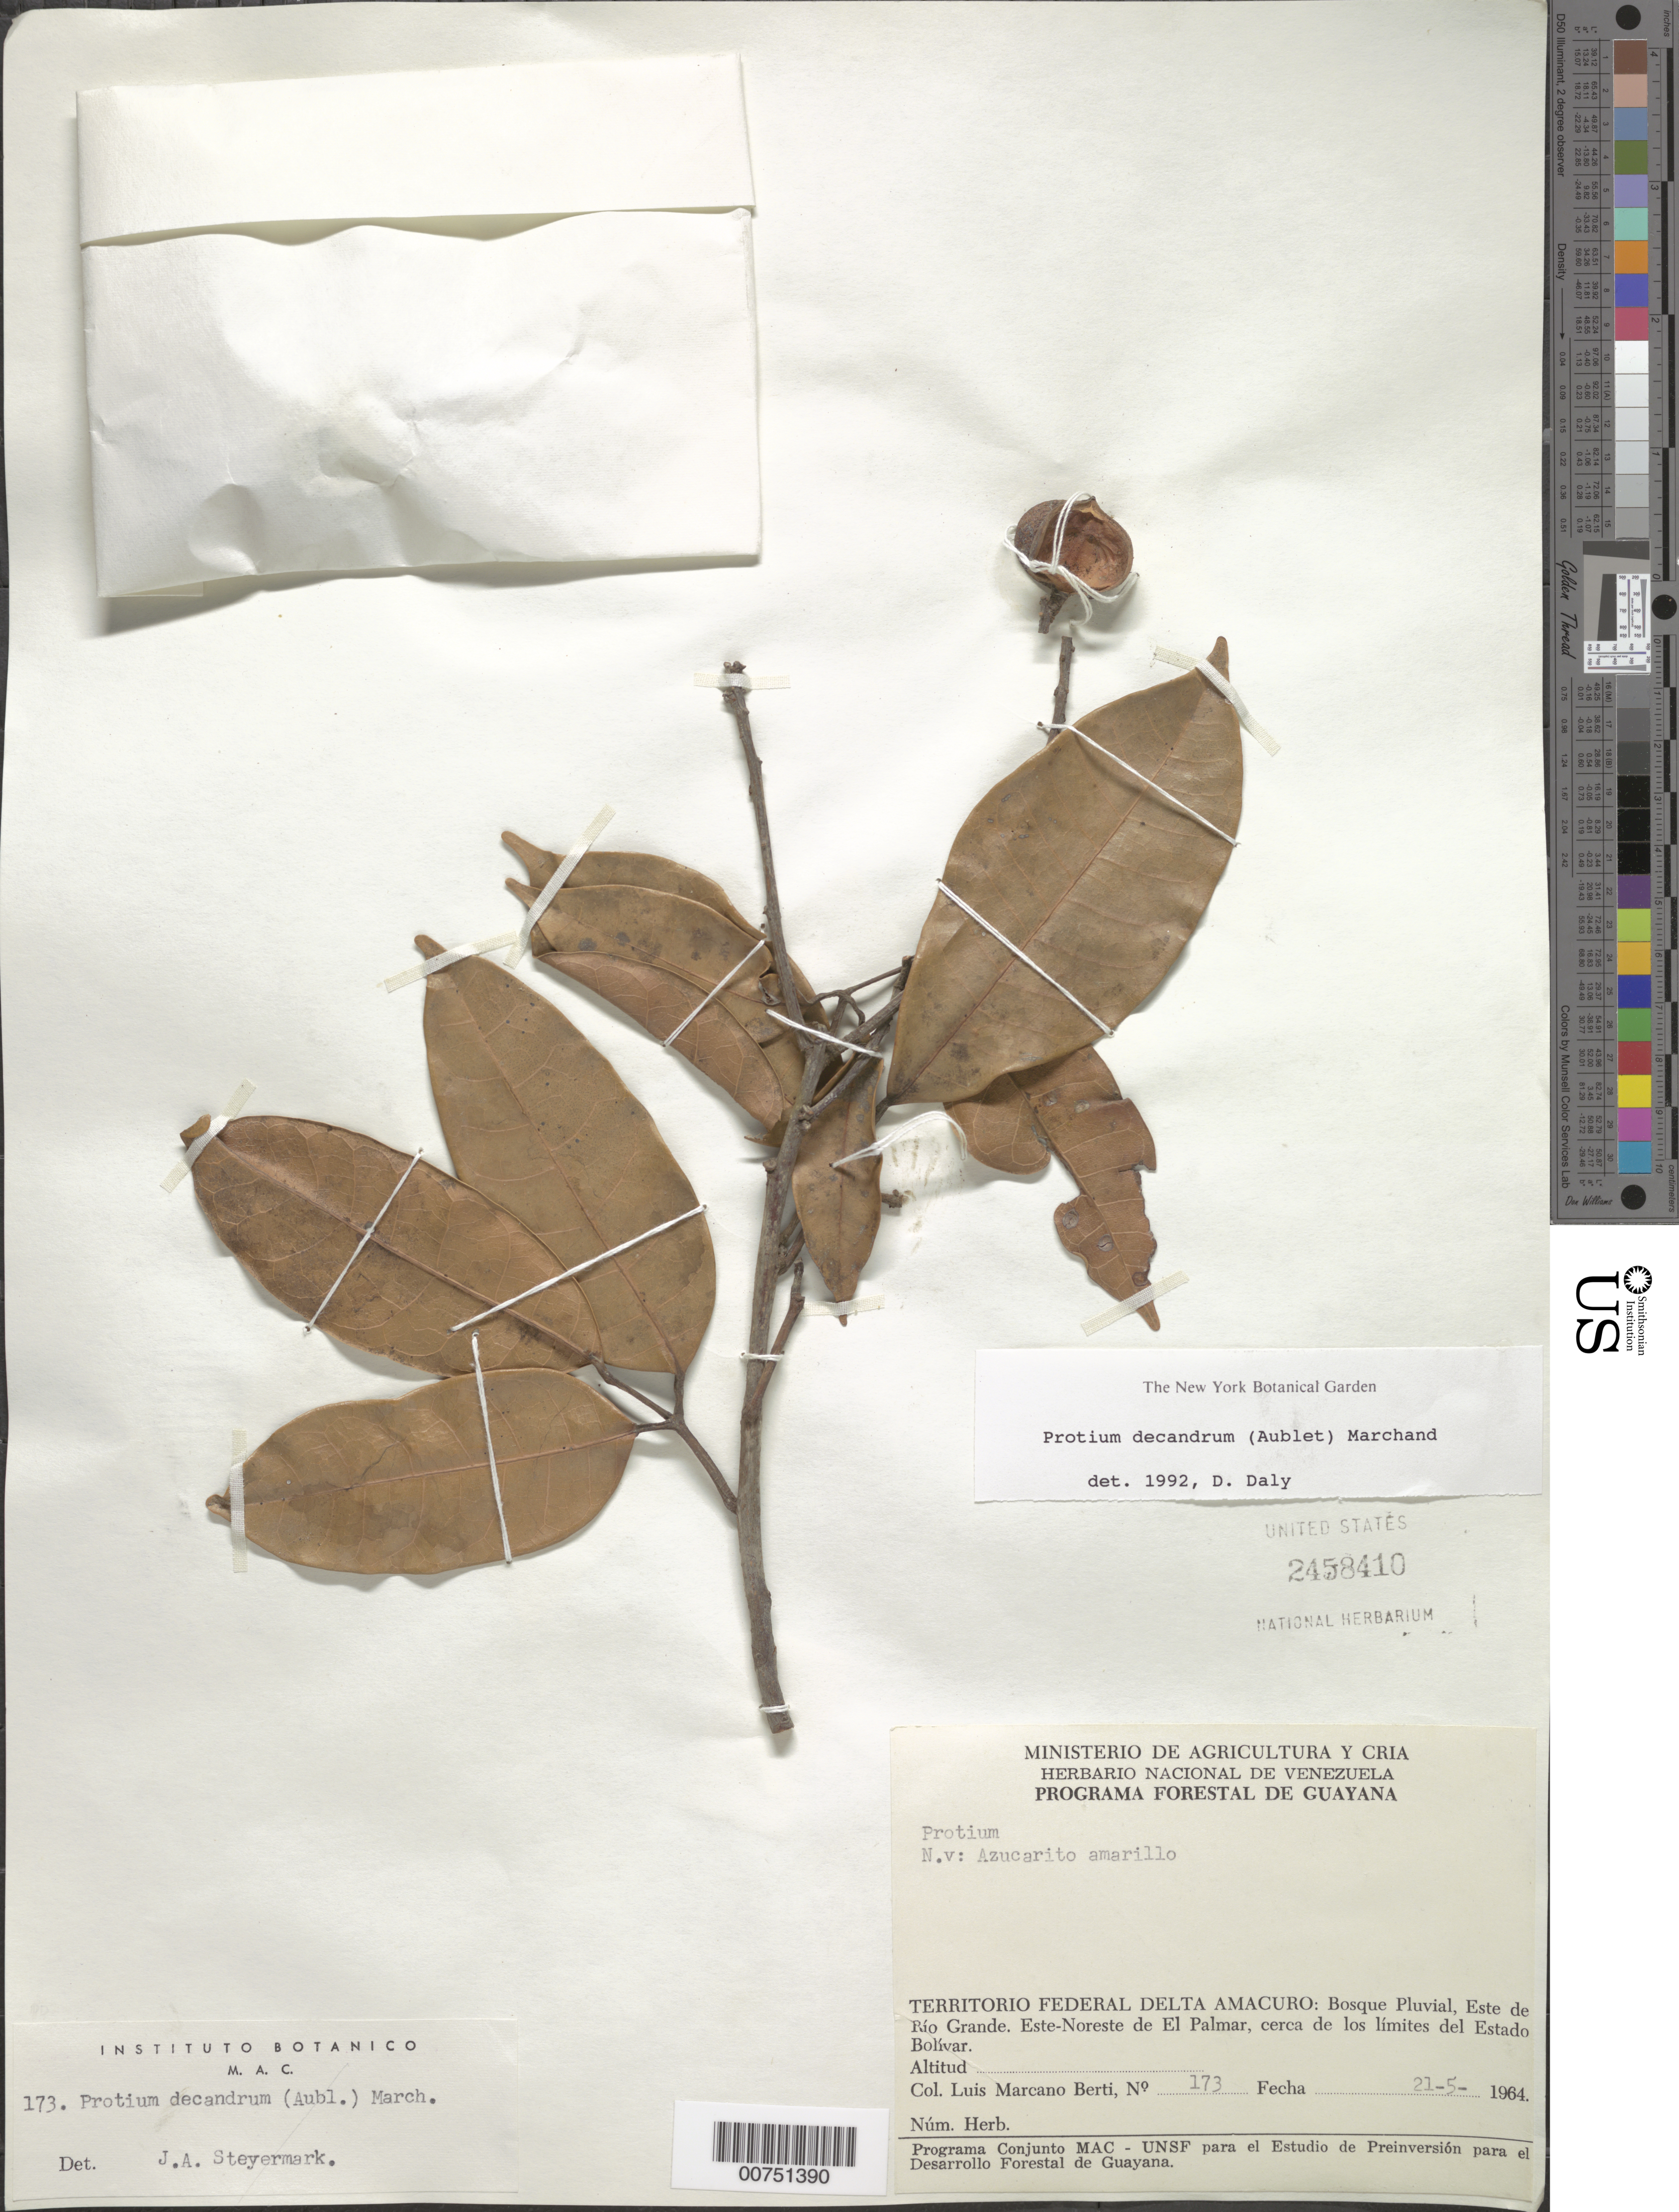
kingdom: Plantae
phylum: Tracheophyta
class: Magnoliopsida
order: Sapindales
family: Burseraceae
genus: Protium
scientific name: Protium decandrum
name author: (Aubl.) Marchand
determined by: Daly, D. C.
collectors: L. Marcano-Berti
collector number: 173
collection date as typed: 21-May-64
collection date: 1964-05-21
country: Venezuela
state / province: Delta Amacuro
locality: Este de Río Grande, ENE de El Palmar, cerca de los limites del Estado Bolívar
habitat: Bosque pluvial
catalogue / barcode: US 2458410